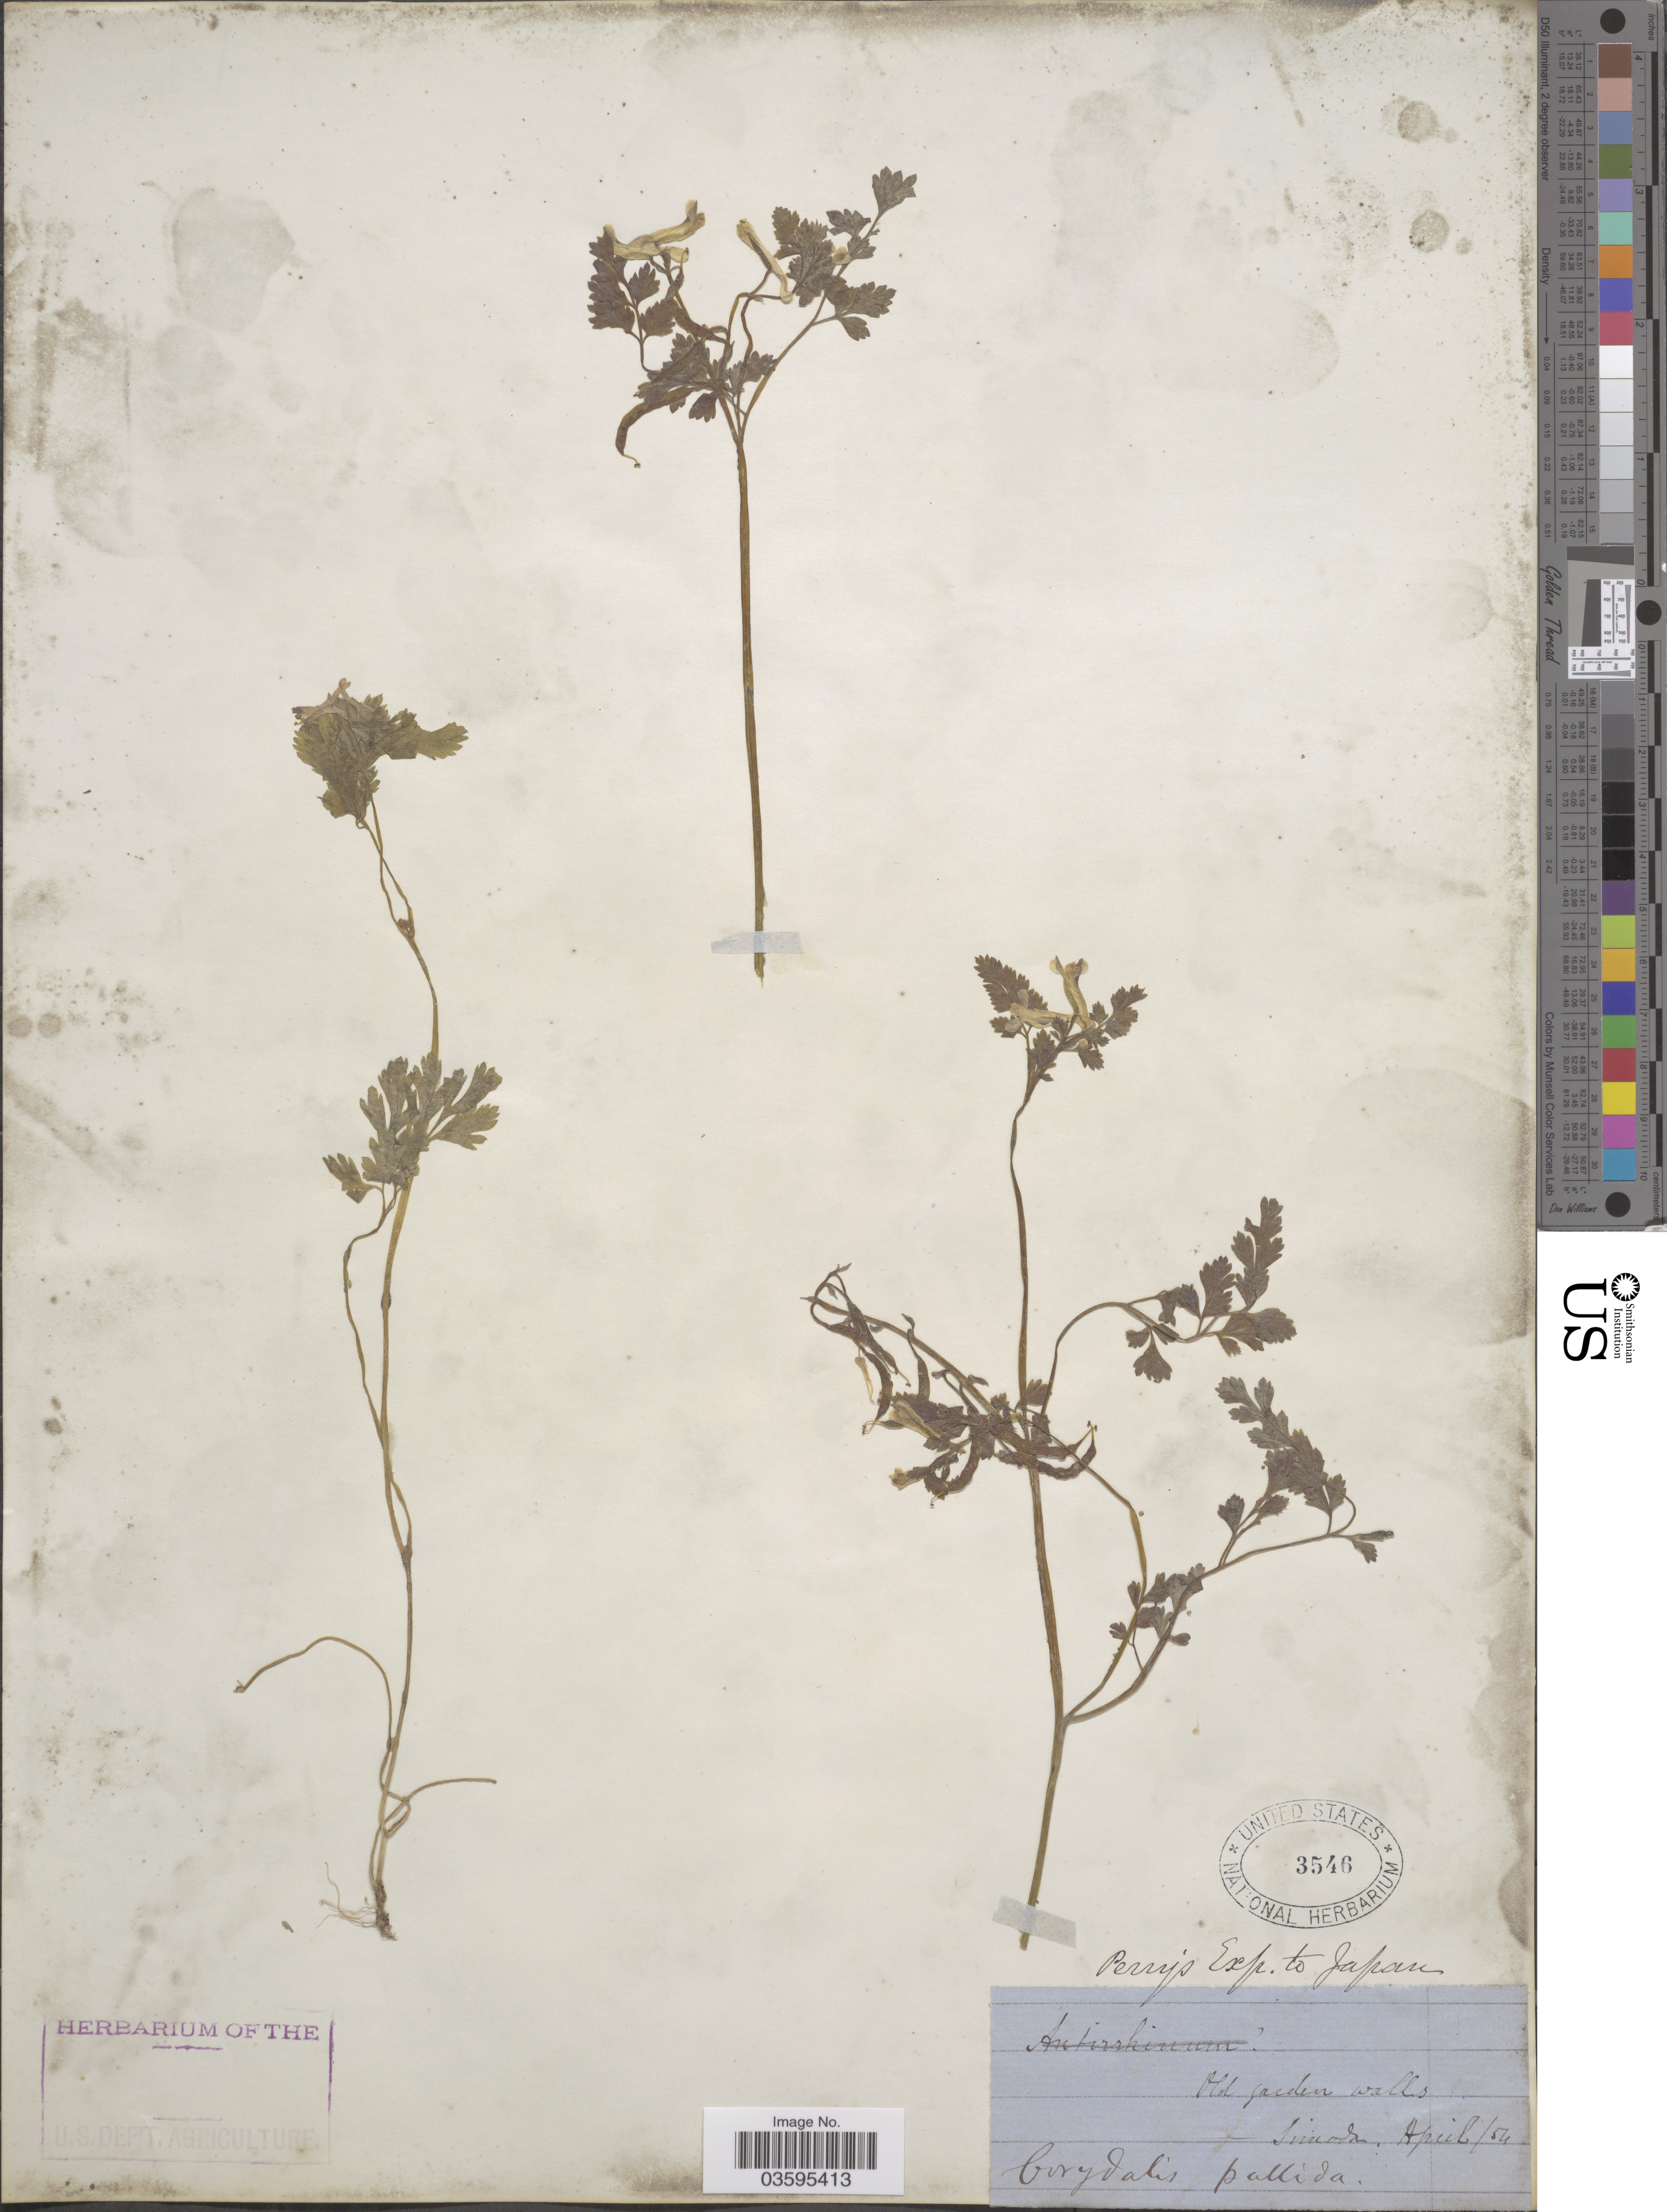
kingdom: Plantae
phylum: Tracheophyta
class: Magnoliopsida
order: Ranunculales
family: Papaveraceae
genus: Corydalis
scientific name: Corydalis pallida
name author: (Thunb.) Pers.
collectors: -- Perry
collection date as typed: Transcribed d/m/y: /4/54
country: Japan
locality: Simoda.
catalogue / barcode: US 3546